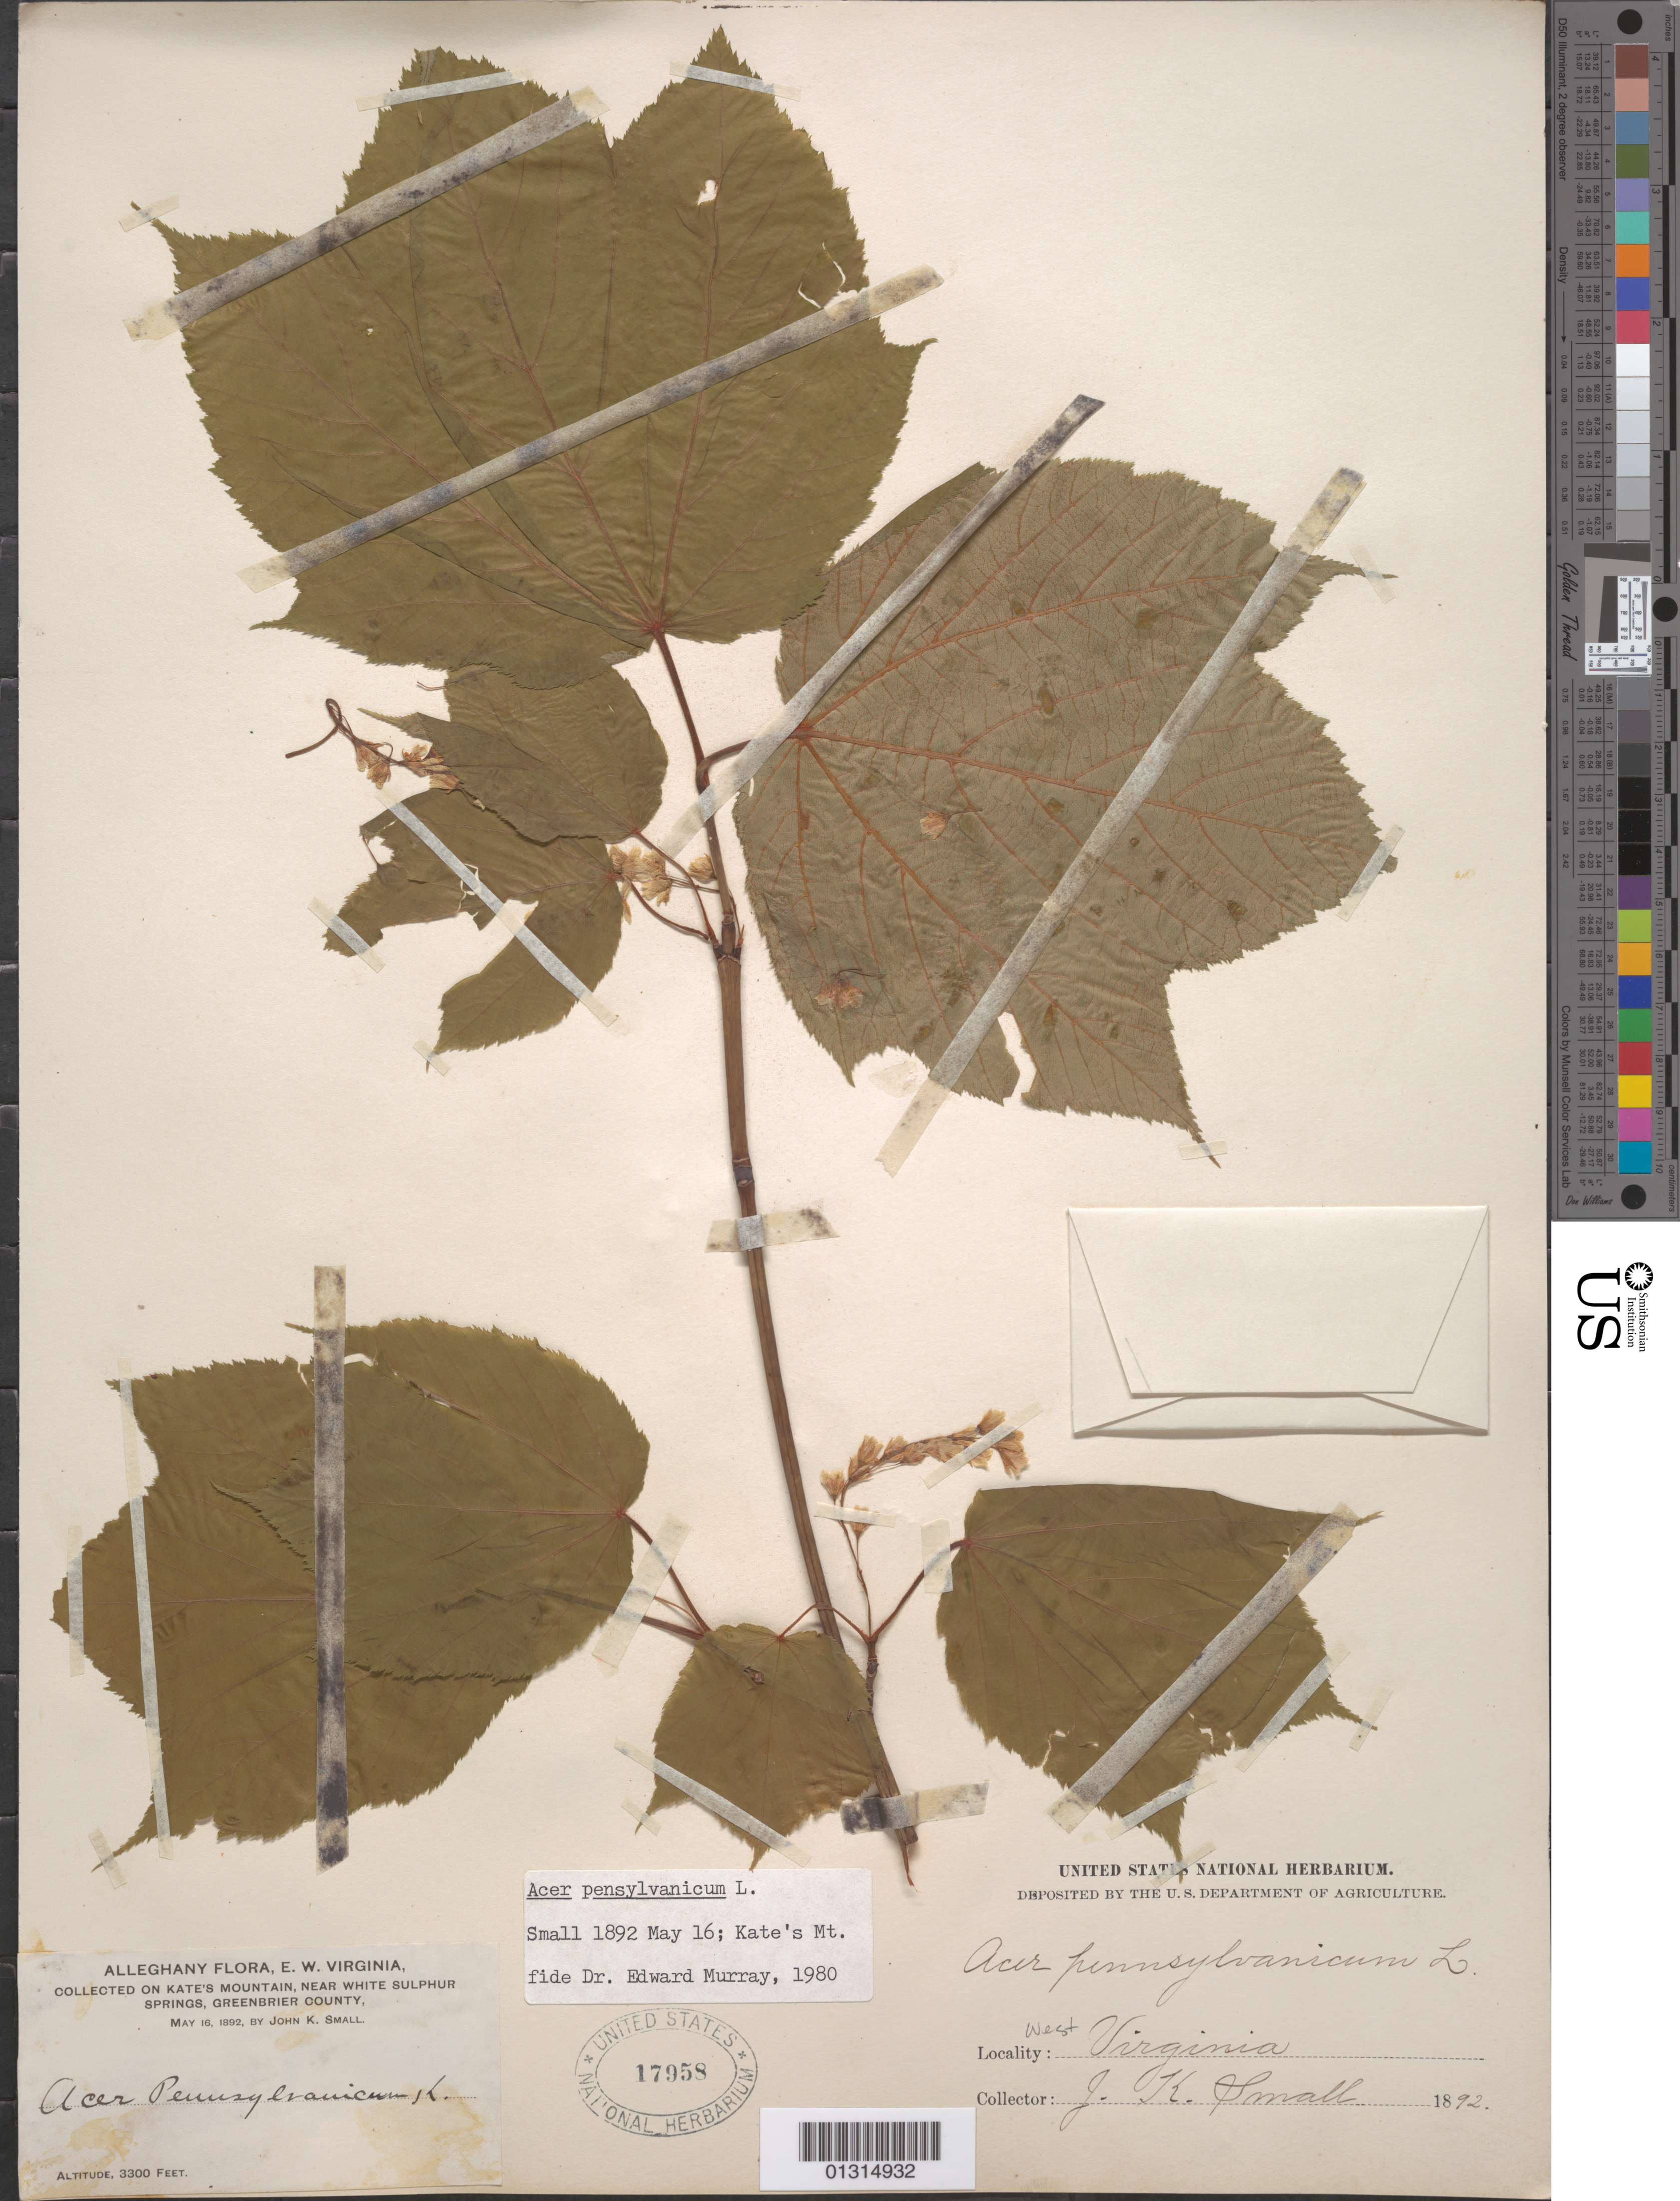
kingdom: Plantae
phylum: Tracheophyta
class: Magnoliopsida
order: Sapindales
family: Sapindaceae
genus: Acer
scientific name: Acer pensylvanicum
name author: L.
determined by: Murray, Edward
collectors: J. K. Small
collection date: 1892-05-16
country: United States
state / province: West Virginia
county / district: Greenbrier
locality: Greenbrier County, Kate's Mountain, near White Sulphur Springs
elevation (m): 1006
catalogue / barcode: US 17958